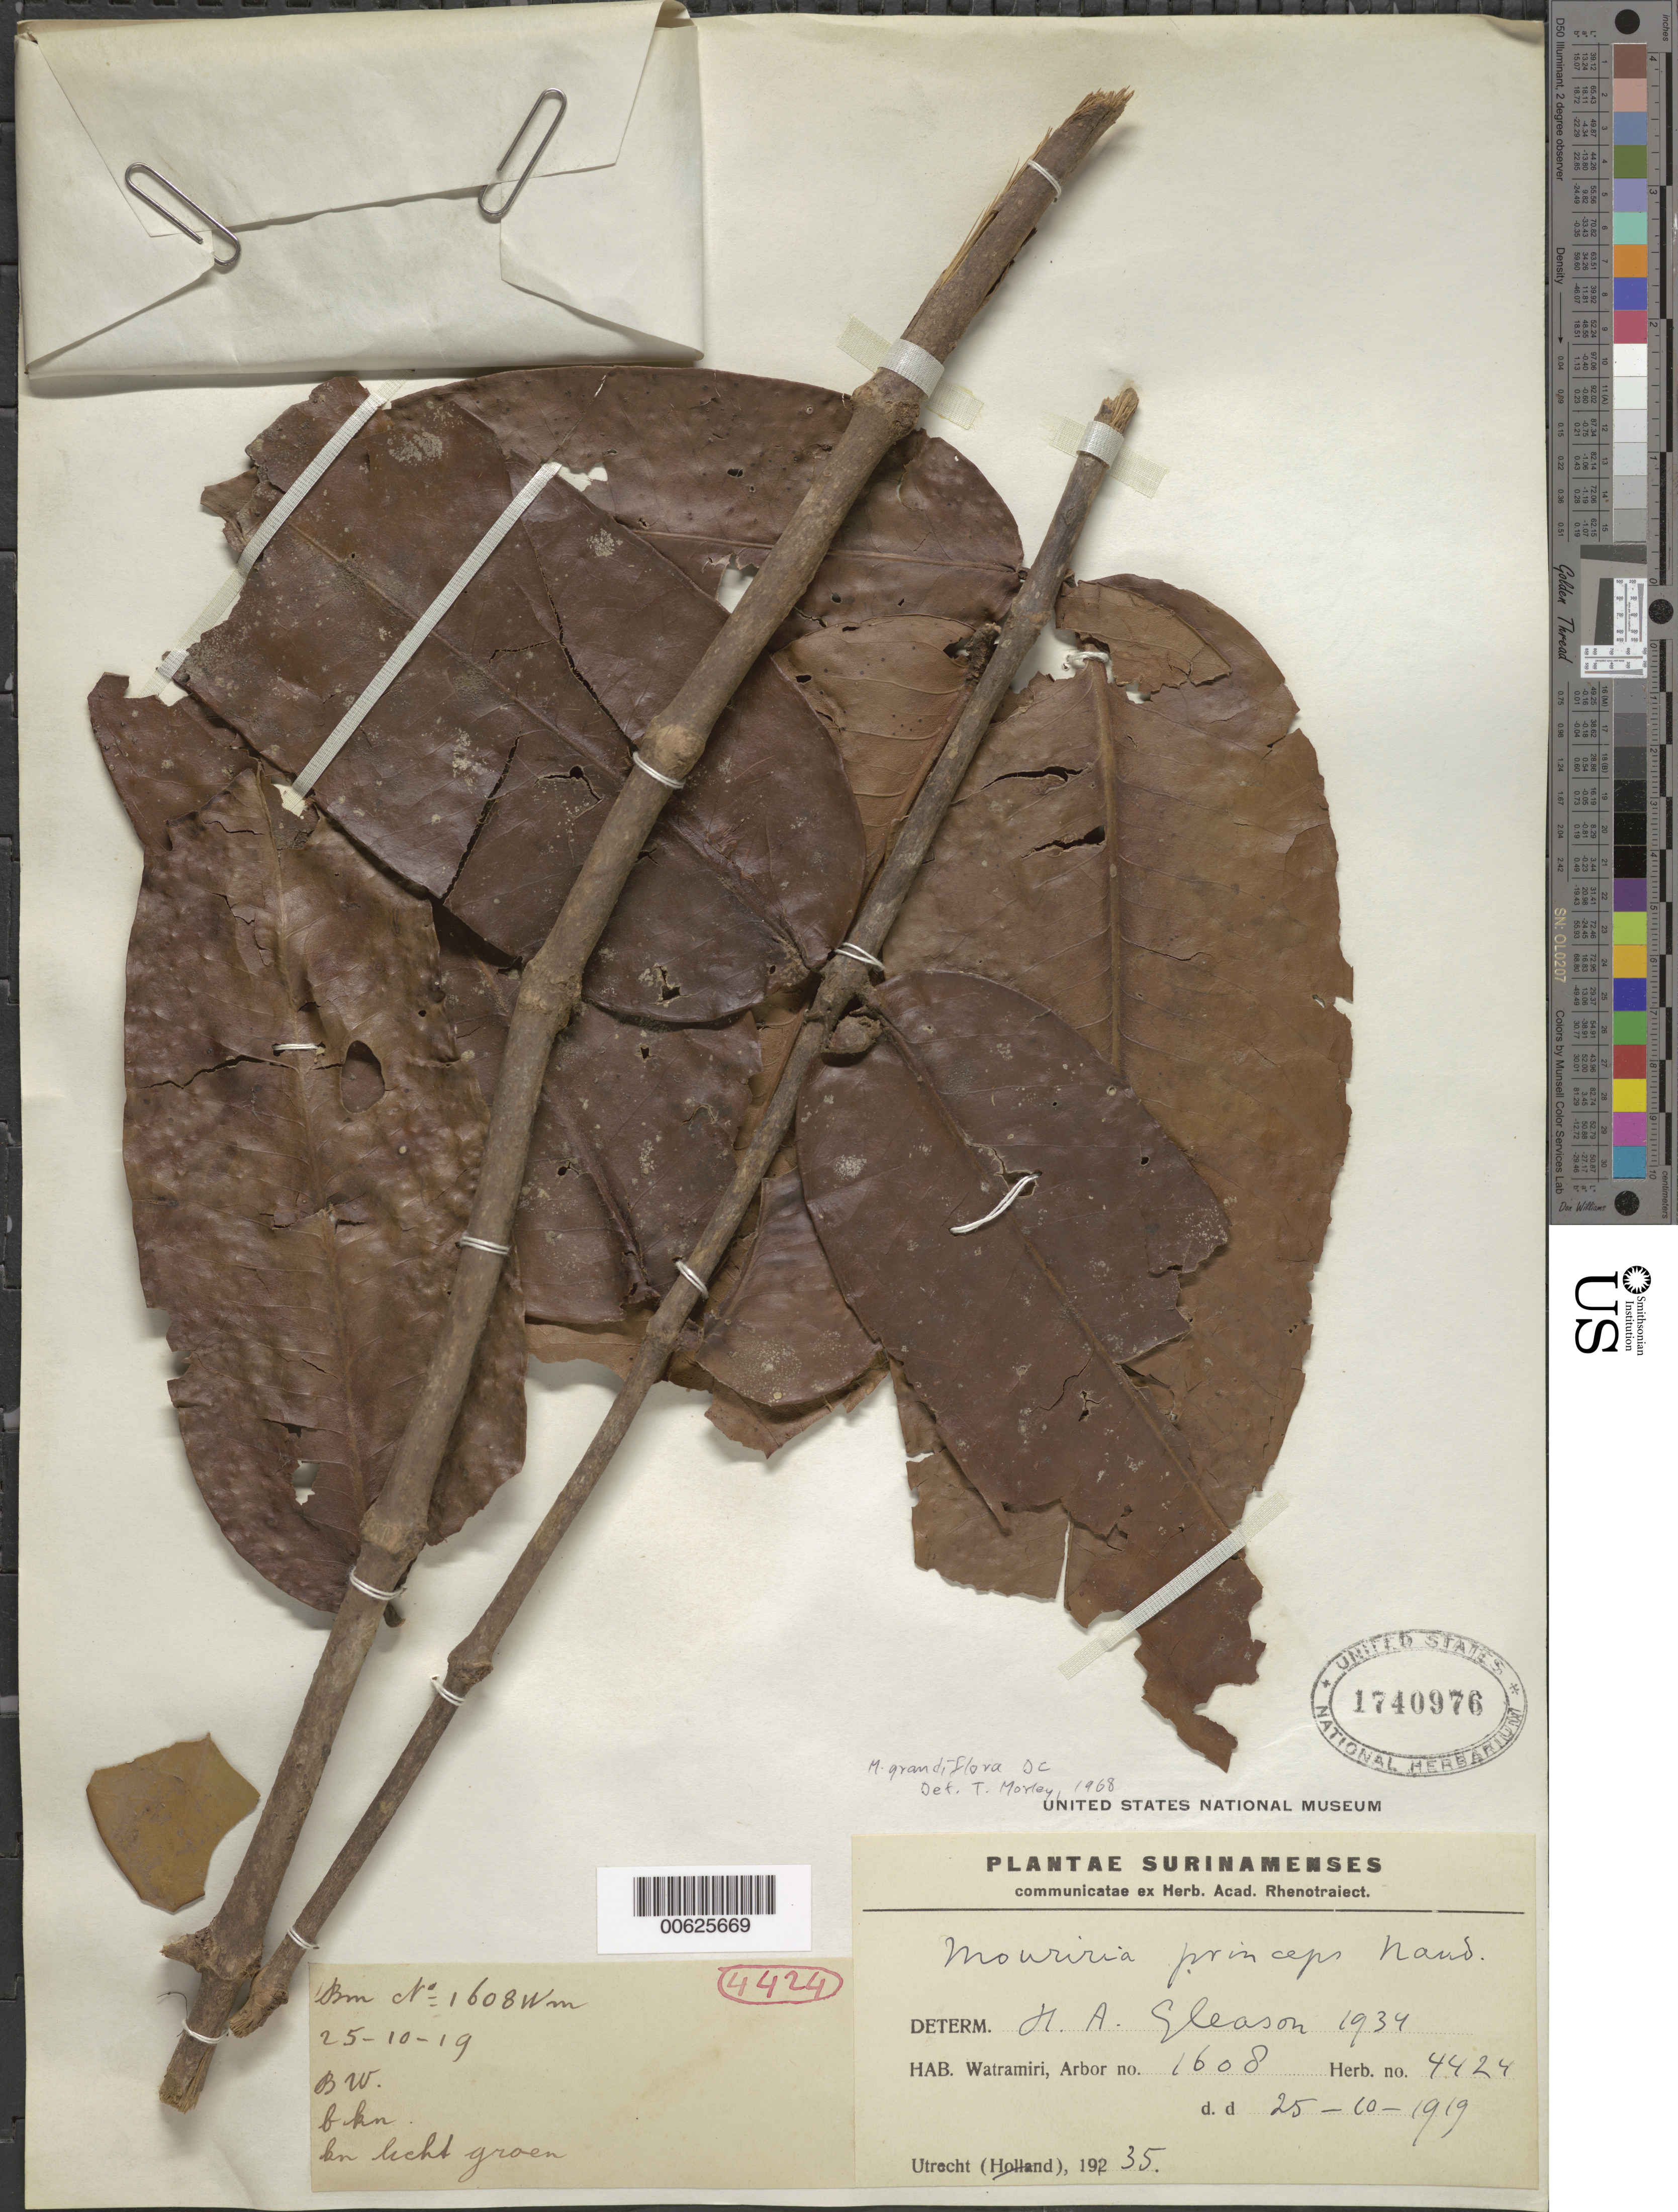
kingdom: Plantae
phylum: Tracheophyta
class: Magnoliopsida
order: Myrtales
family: Melastomataceae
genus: Mouriri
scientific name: Mouriri grandiflora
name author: DC.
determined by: Morley, T.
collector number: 4424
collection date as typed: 25-Oct-19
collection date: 1919-10-25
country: Suriname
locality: Watramiri, Forest Reserve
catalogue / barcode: US 1740976